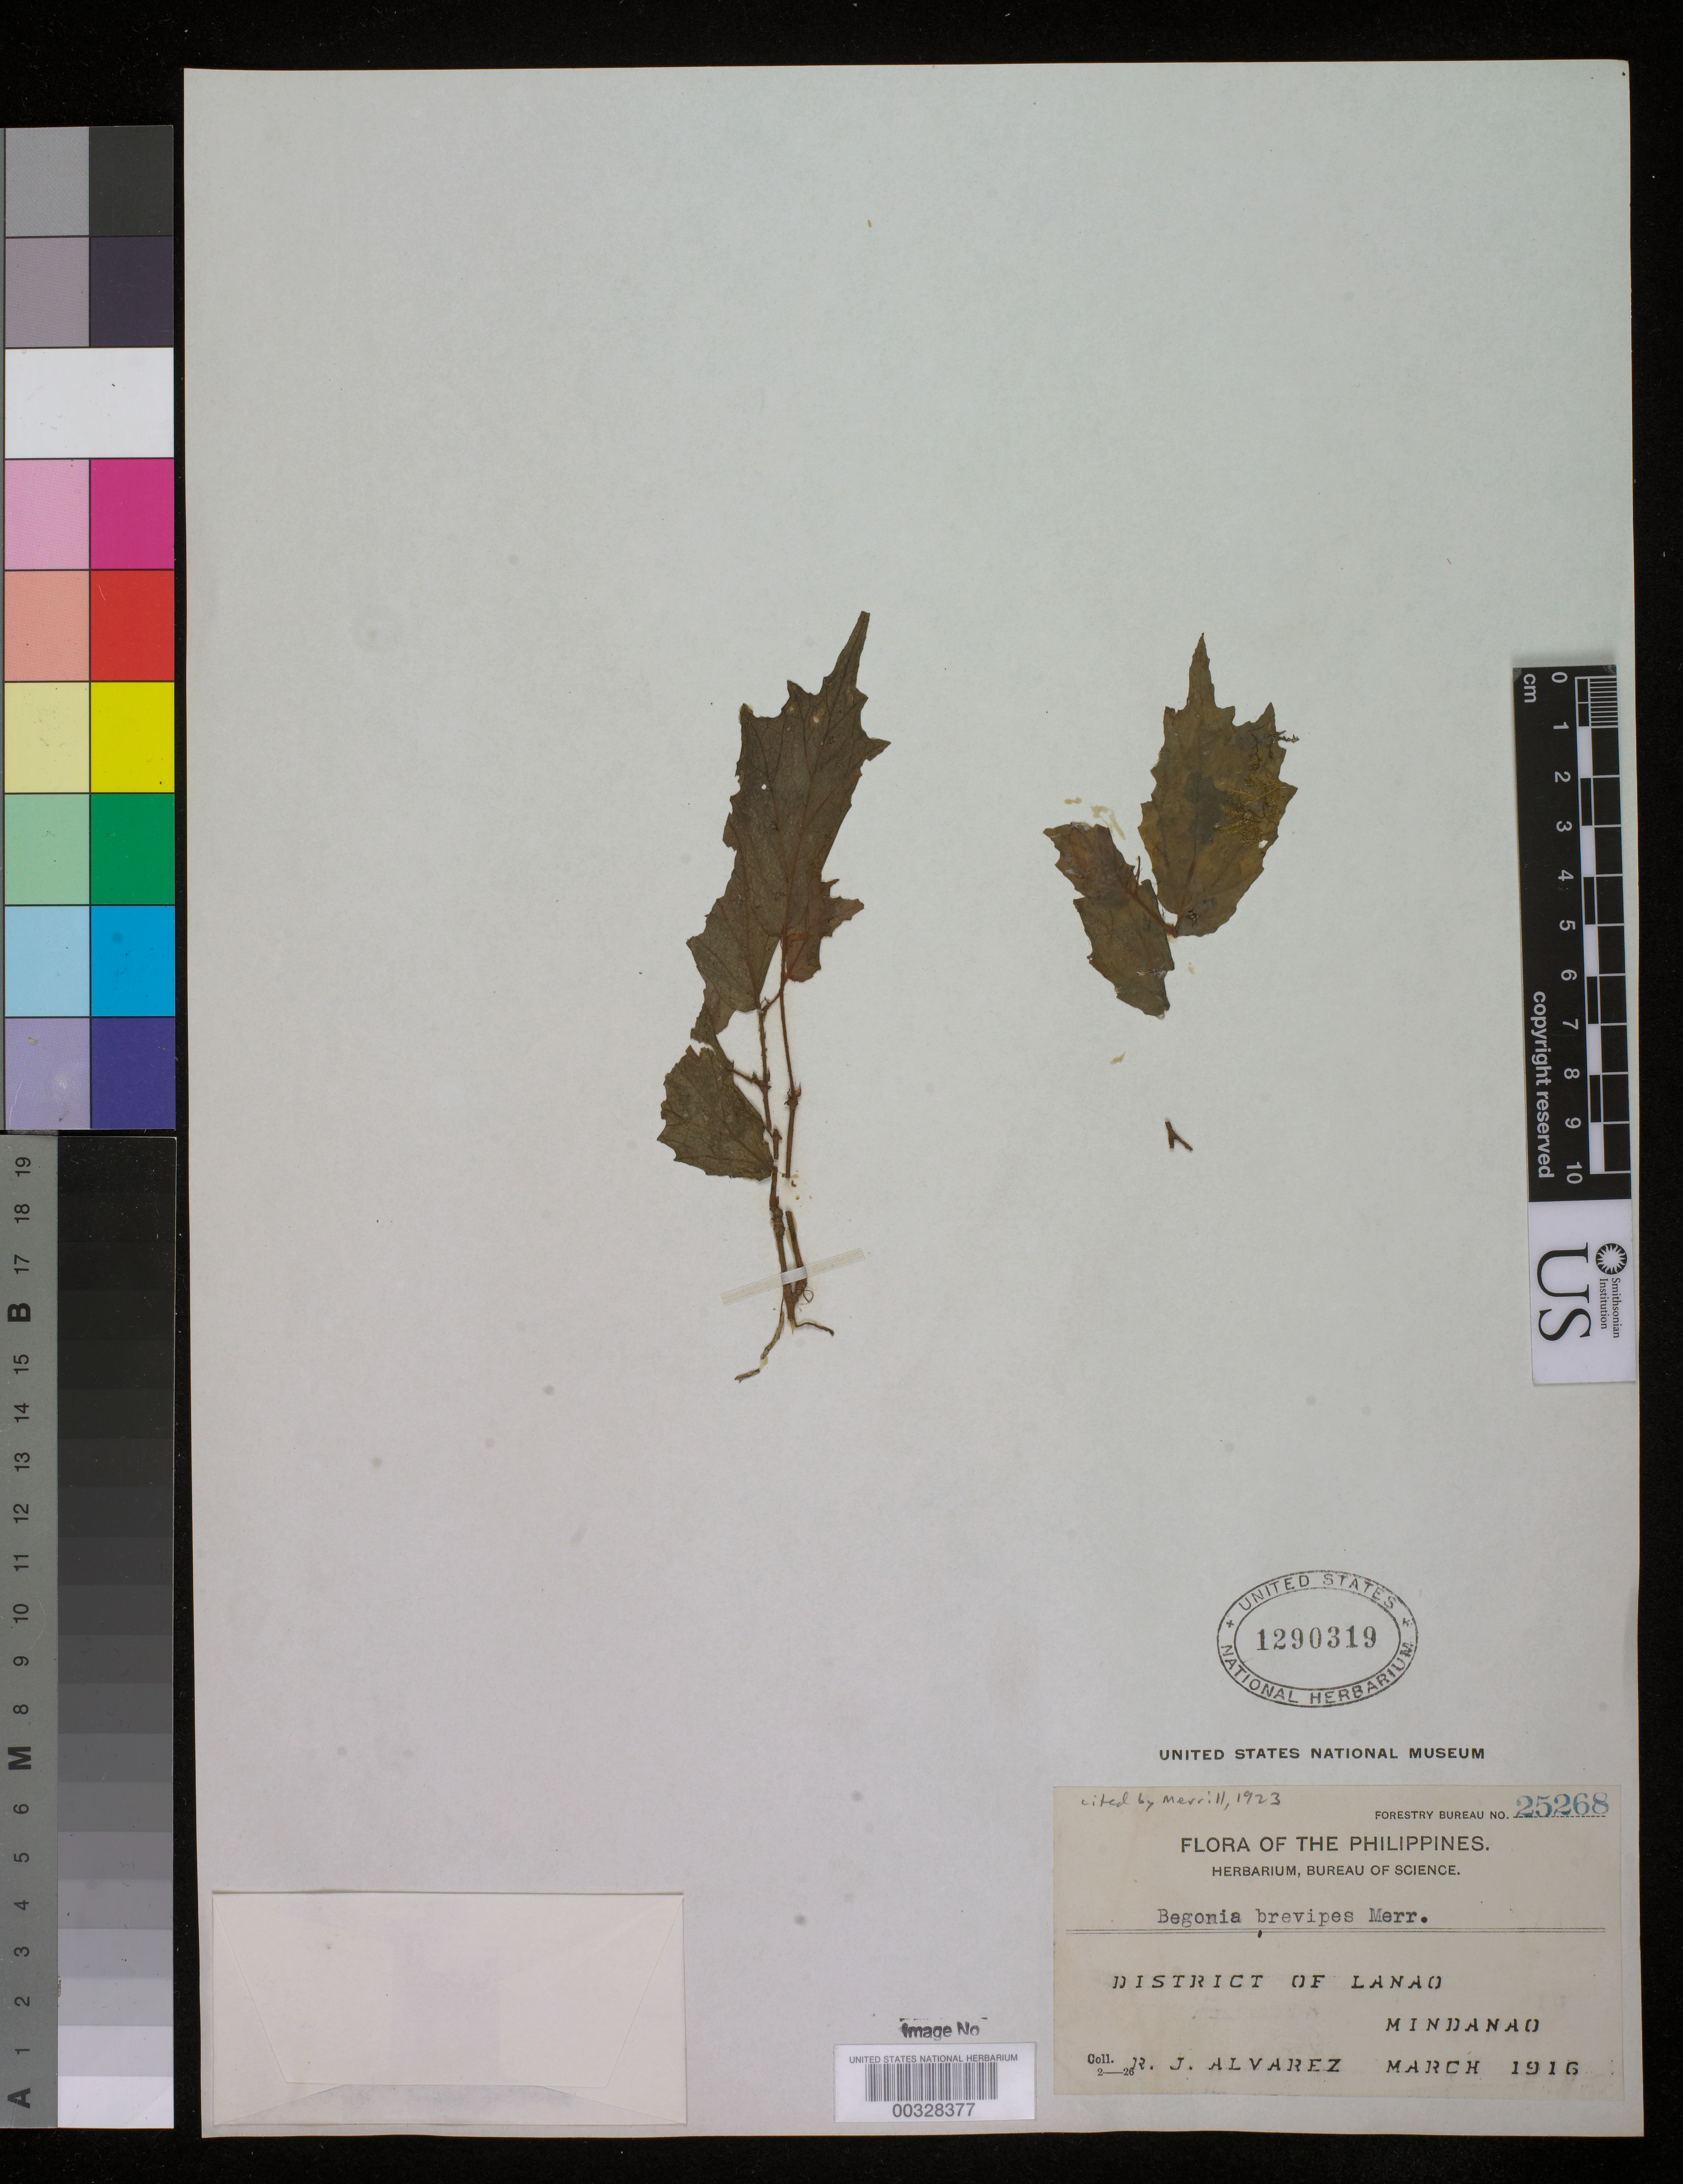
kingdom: Plantae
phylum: Tracheophyta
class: Magnoliopsida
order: Cucurbitales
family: Begoniaceae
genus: Begonia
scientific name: Begonia brevipes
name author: Merr.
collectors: R. Alvarez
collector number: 25268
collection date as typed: Mar 1916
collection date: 1916-03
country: Philippines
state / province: Muslim Mindanao / Northern Mindanao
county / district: Lanao del Norte / Lanao del Sur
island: Mindanao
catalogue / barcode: US 1290319